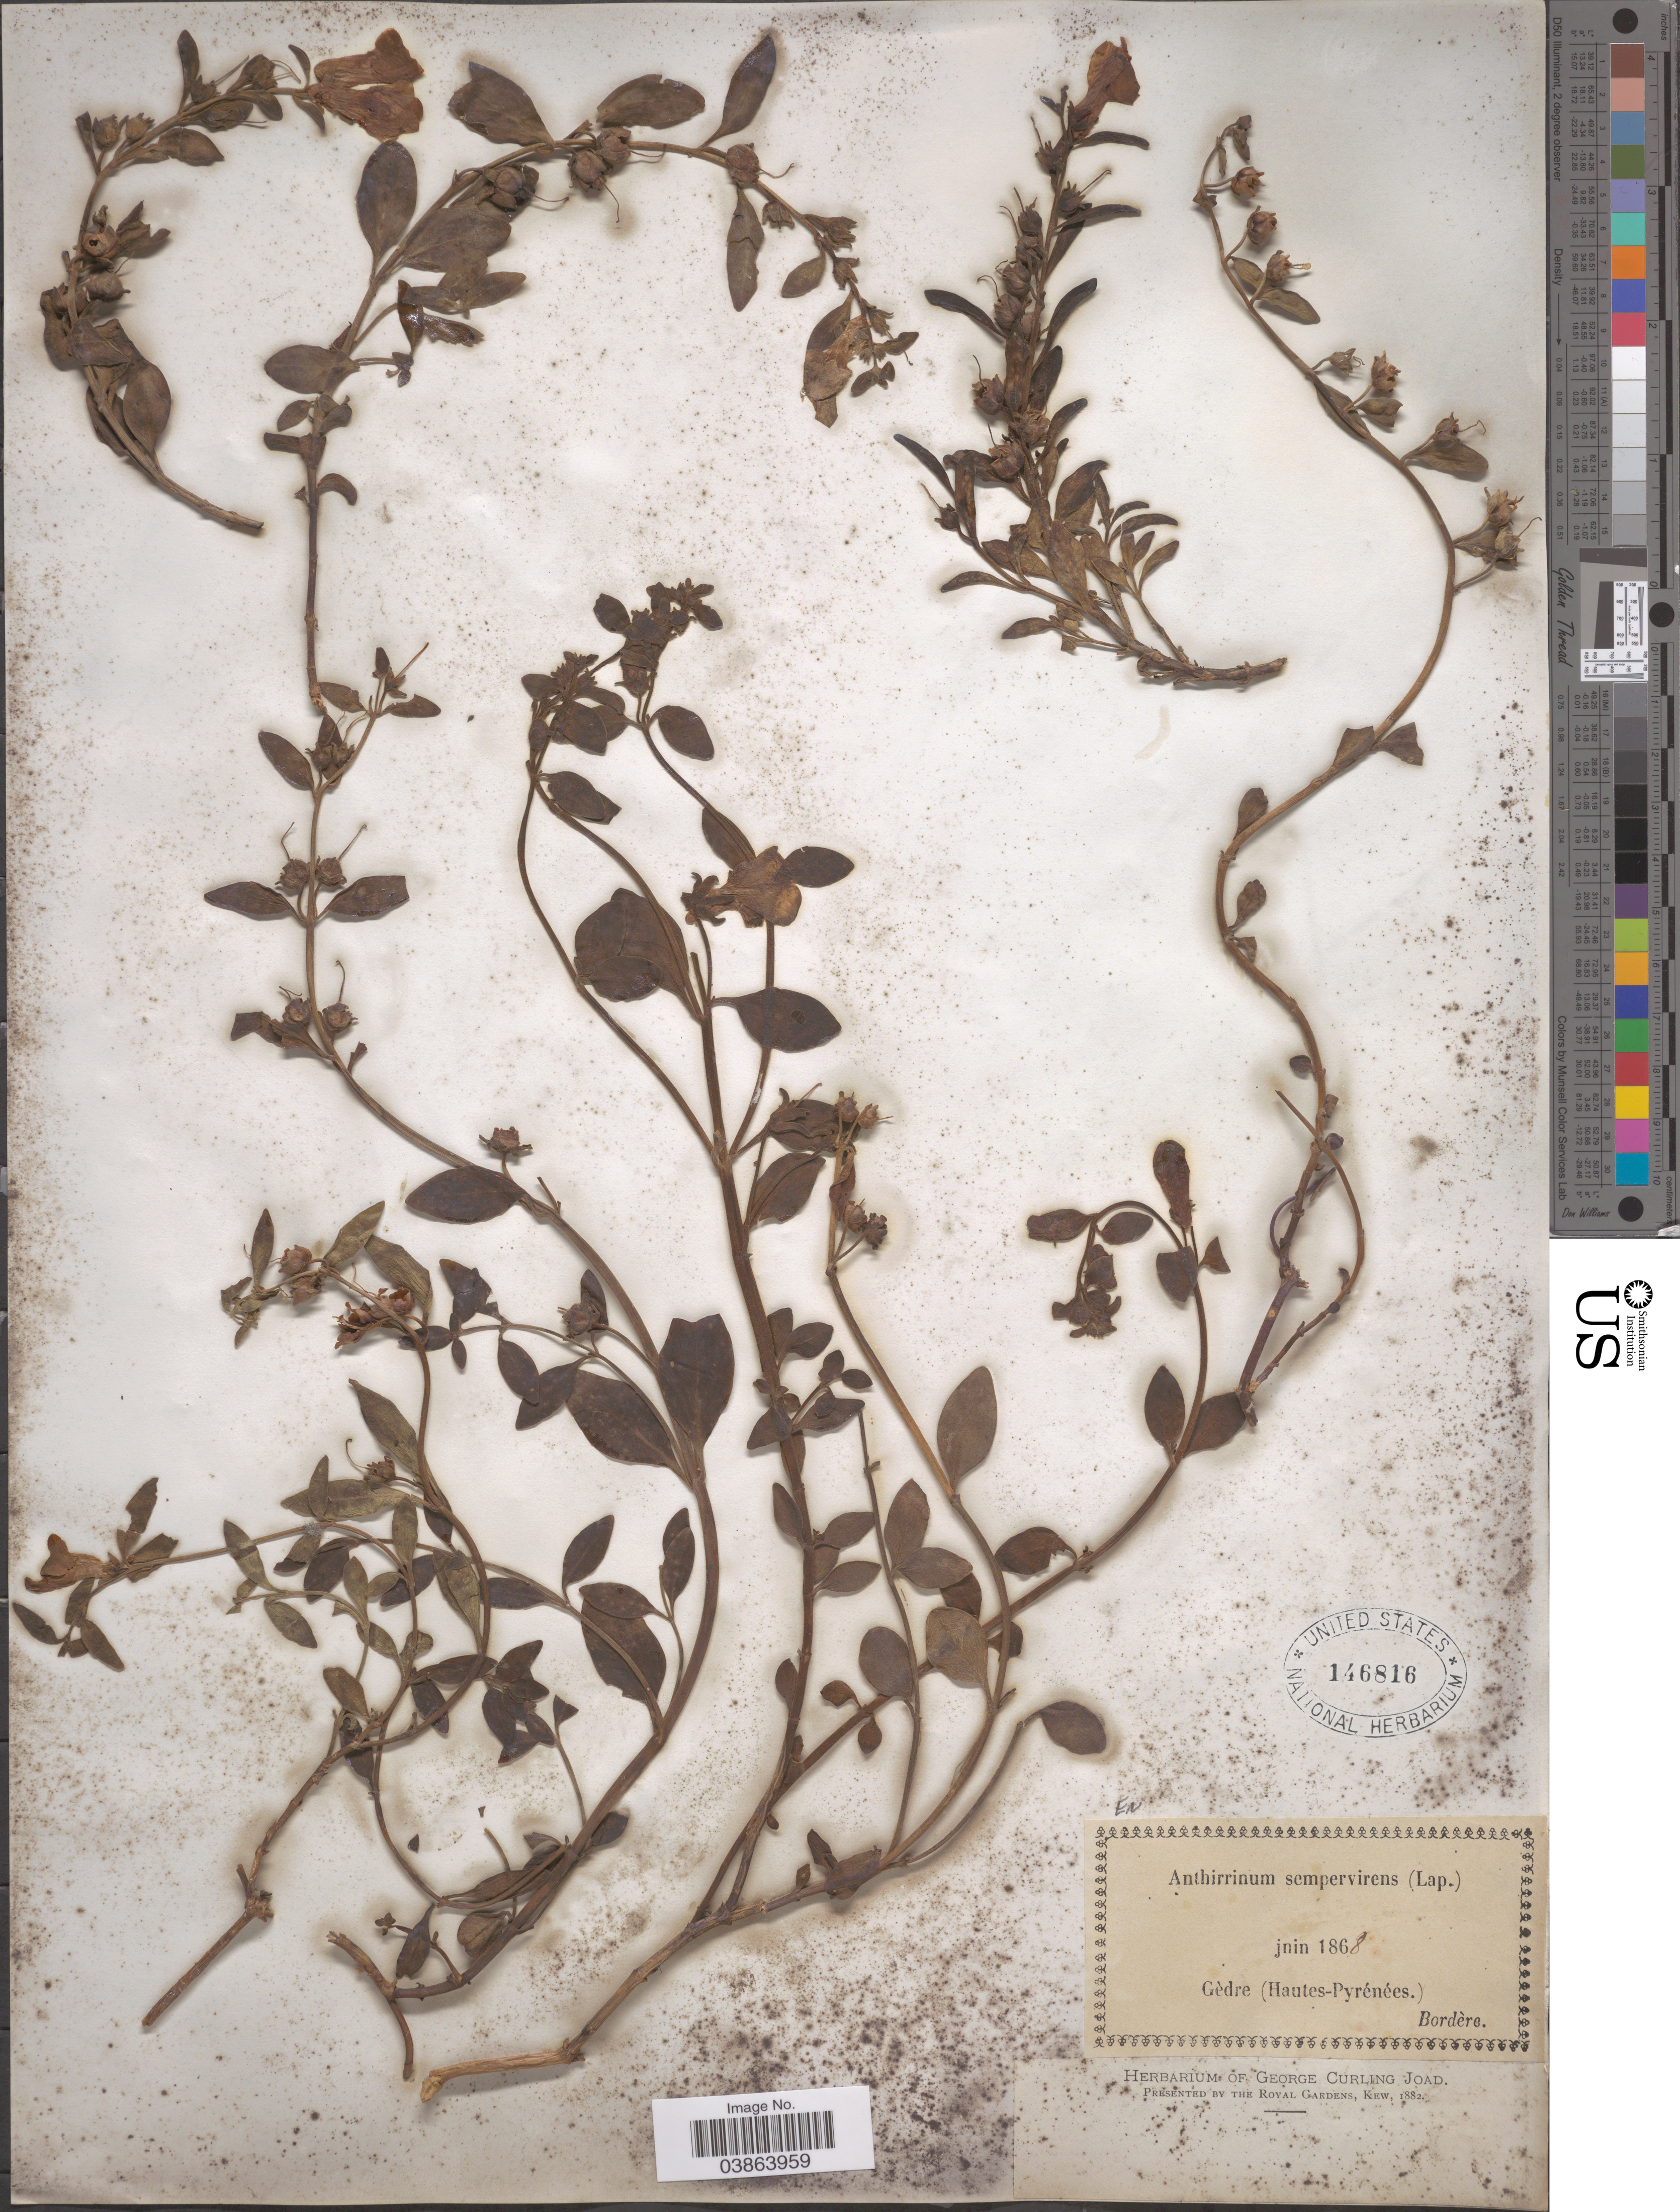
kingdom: Plantae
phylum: Tracheophyta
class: Magnoliopsida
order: Lamiales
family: Plantaginaceae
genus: Antirrhinum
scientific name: Antirrhinum sempervirens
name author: Lapeyr.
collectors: -. Bordère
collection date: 1868-06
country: France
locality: Gèdre (Hautes- Pyrénées).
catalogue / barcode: US 146816